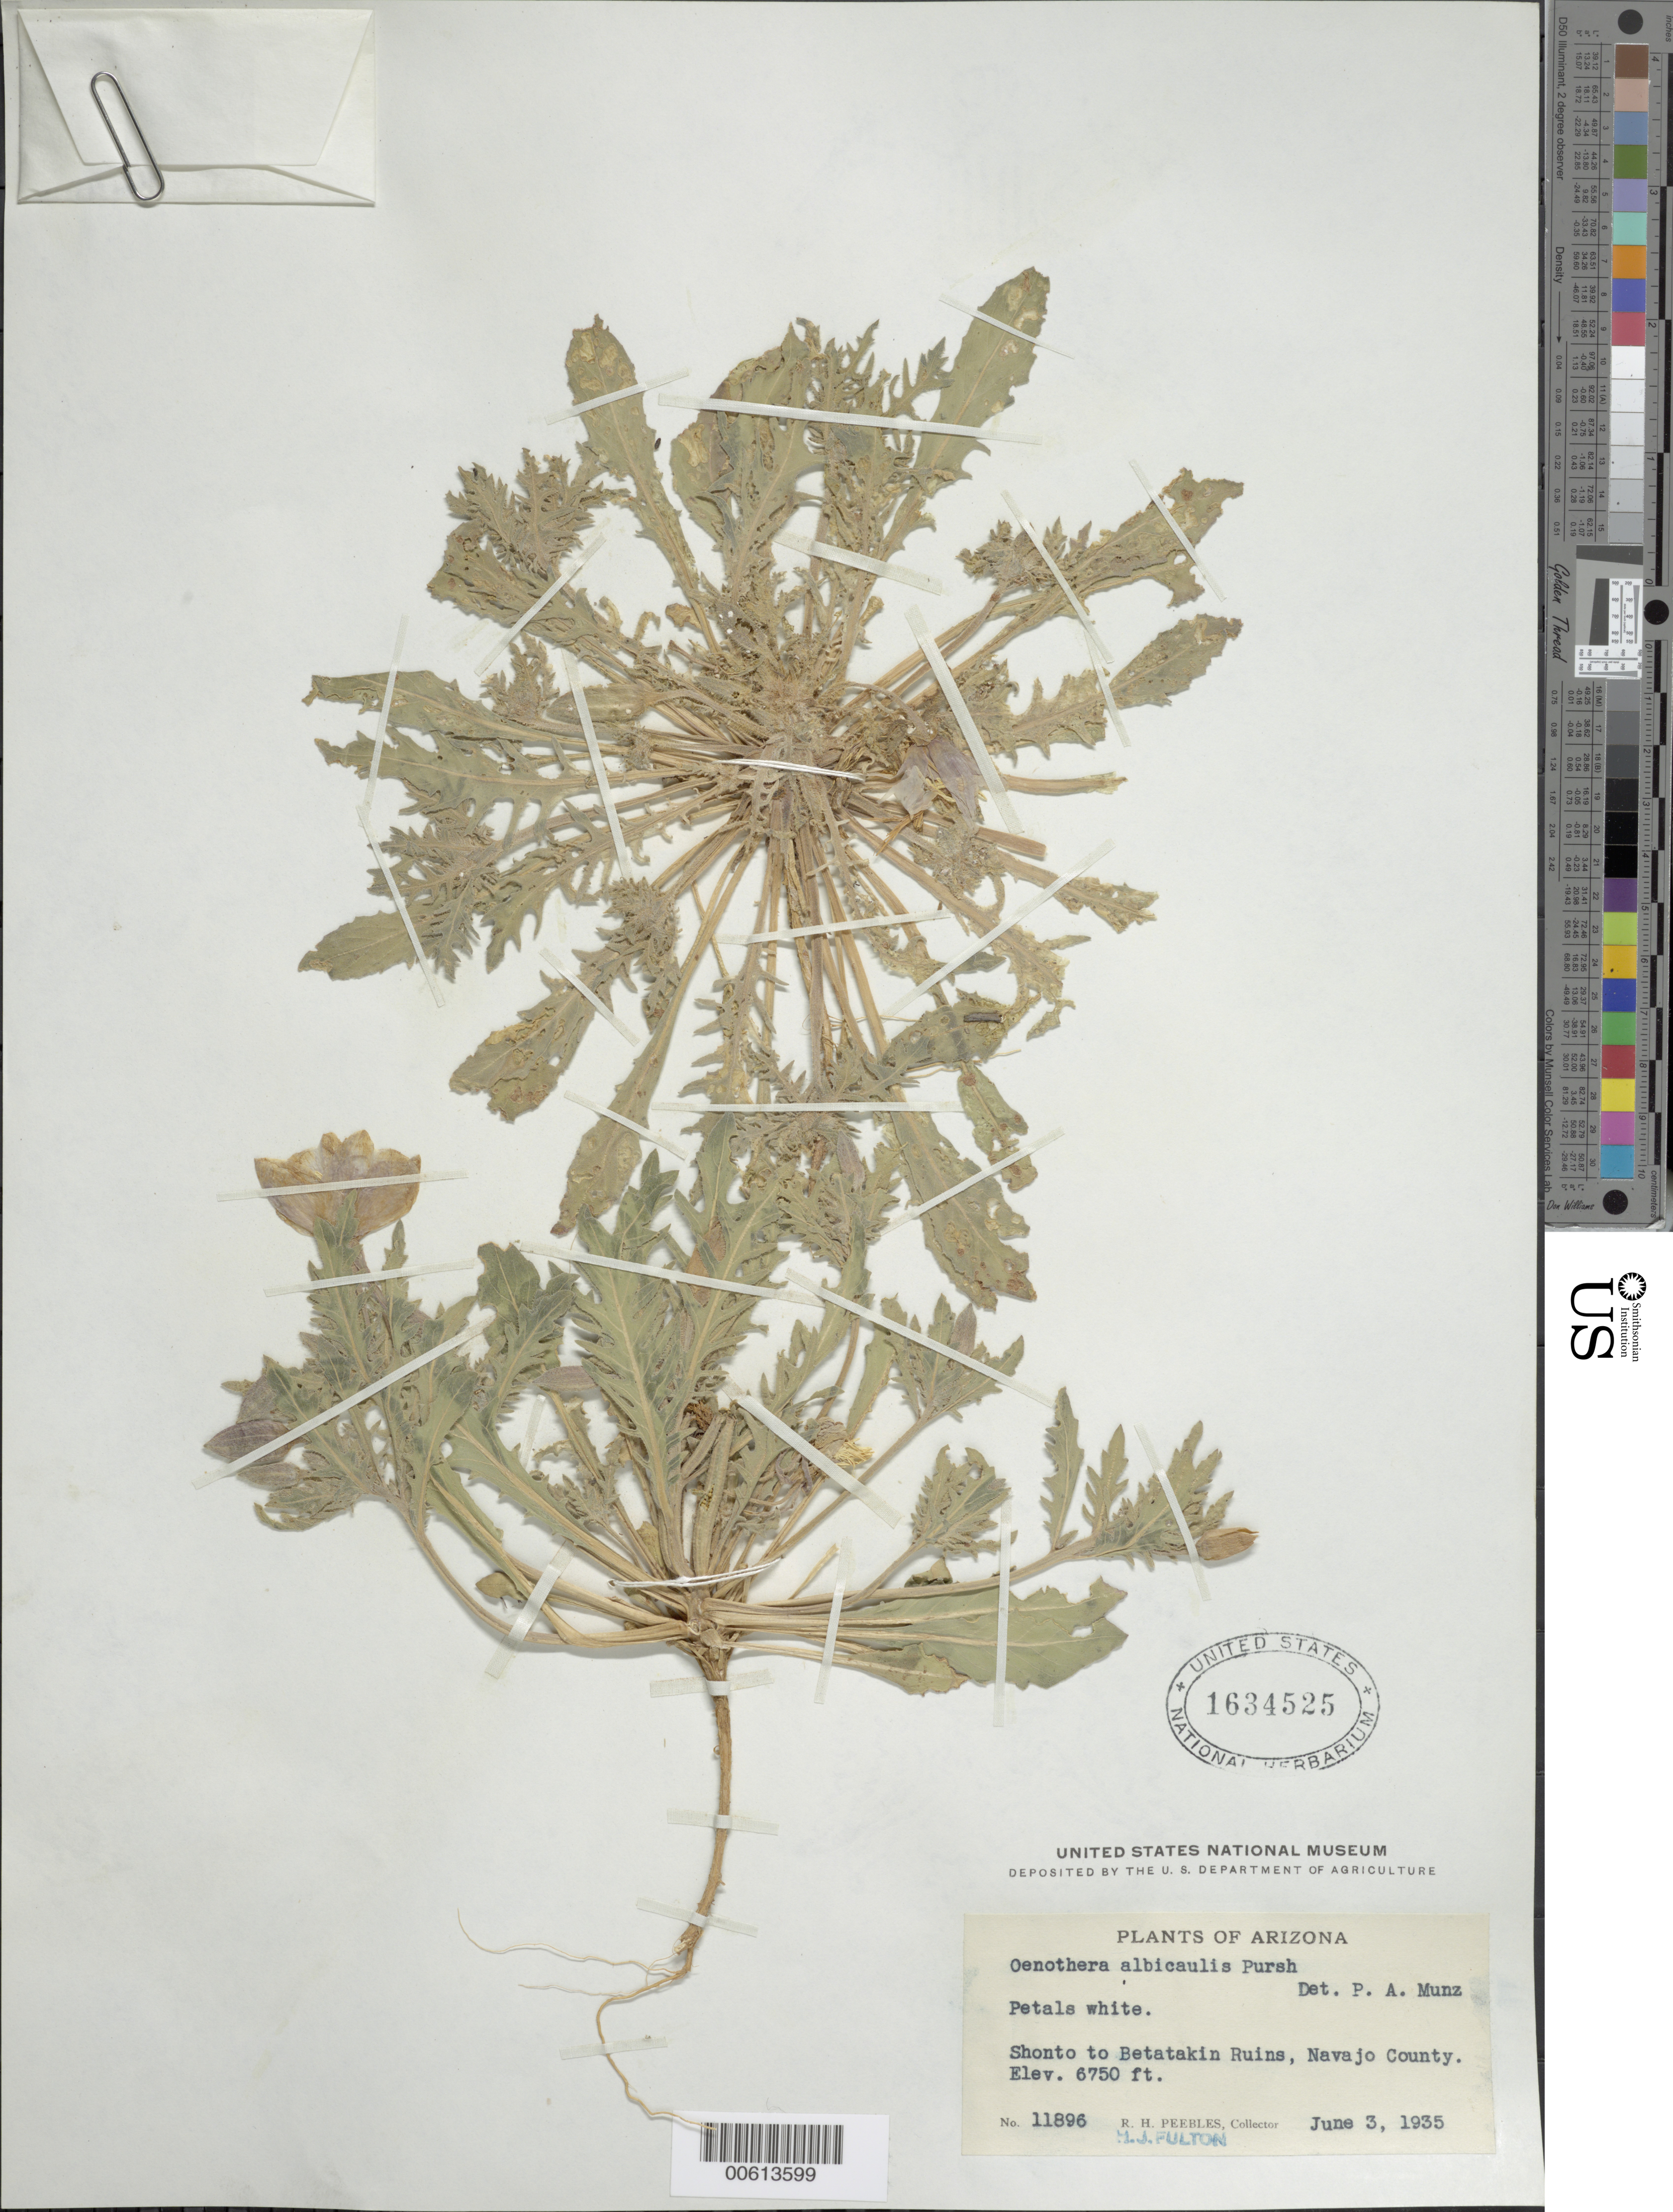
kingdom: Plantae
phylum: Tracheophyta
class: Magnoliopsida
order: Myrtales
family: Onagraceae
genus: Oenothera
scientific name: Oenothera albicaulis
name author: Pursh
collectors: R. H. Peebles & H. Fulton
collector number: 11896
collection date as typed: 03 Jun 1935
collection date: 1935-06-03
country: United States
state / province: Arizona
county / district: Navajo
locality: Shonto to Betatakin Ruins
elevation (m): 2057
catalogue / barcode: US 1634525